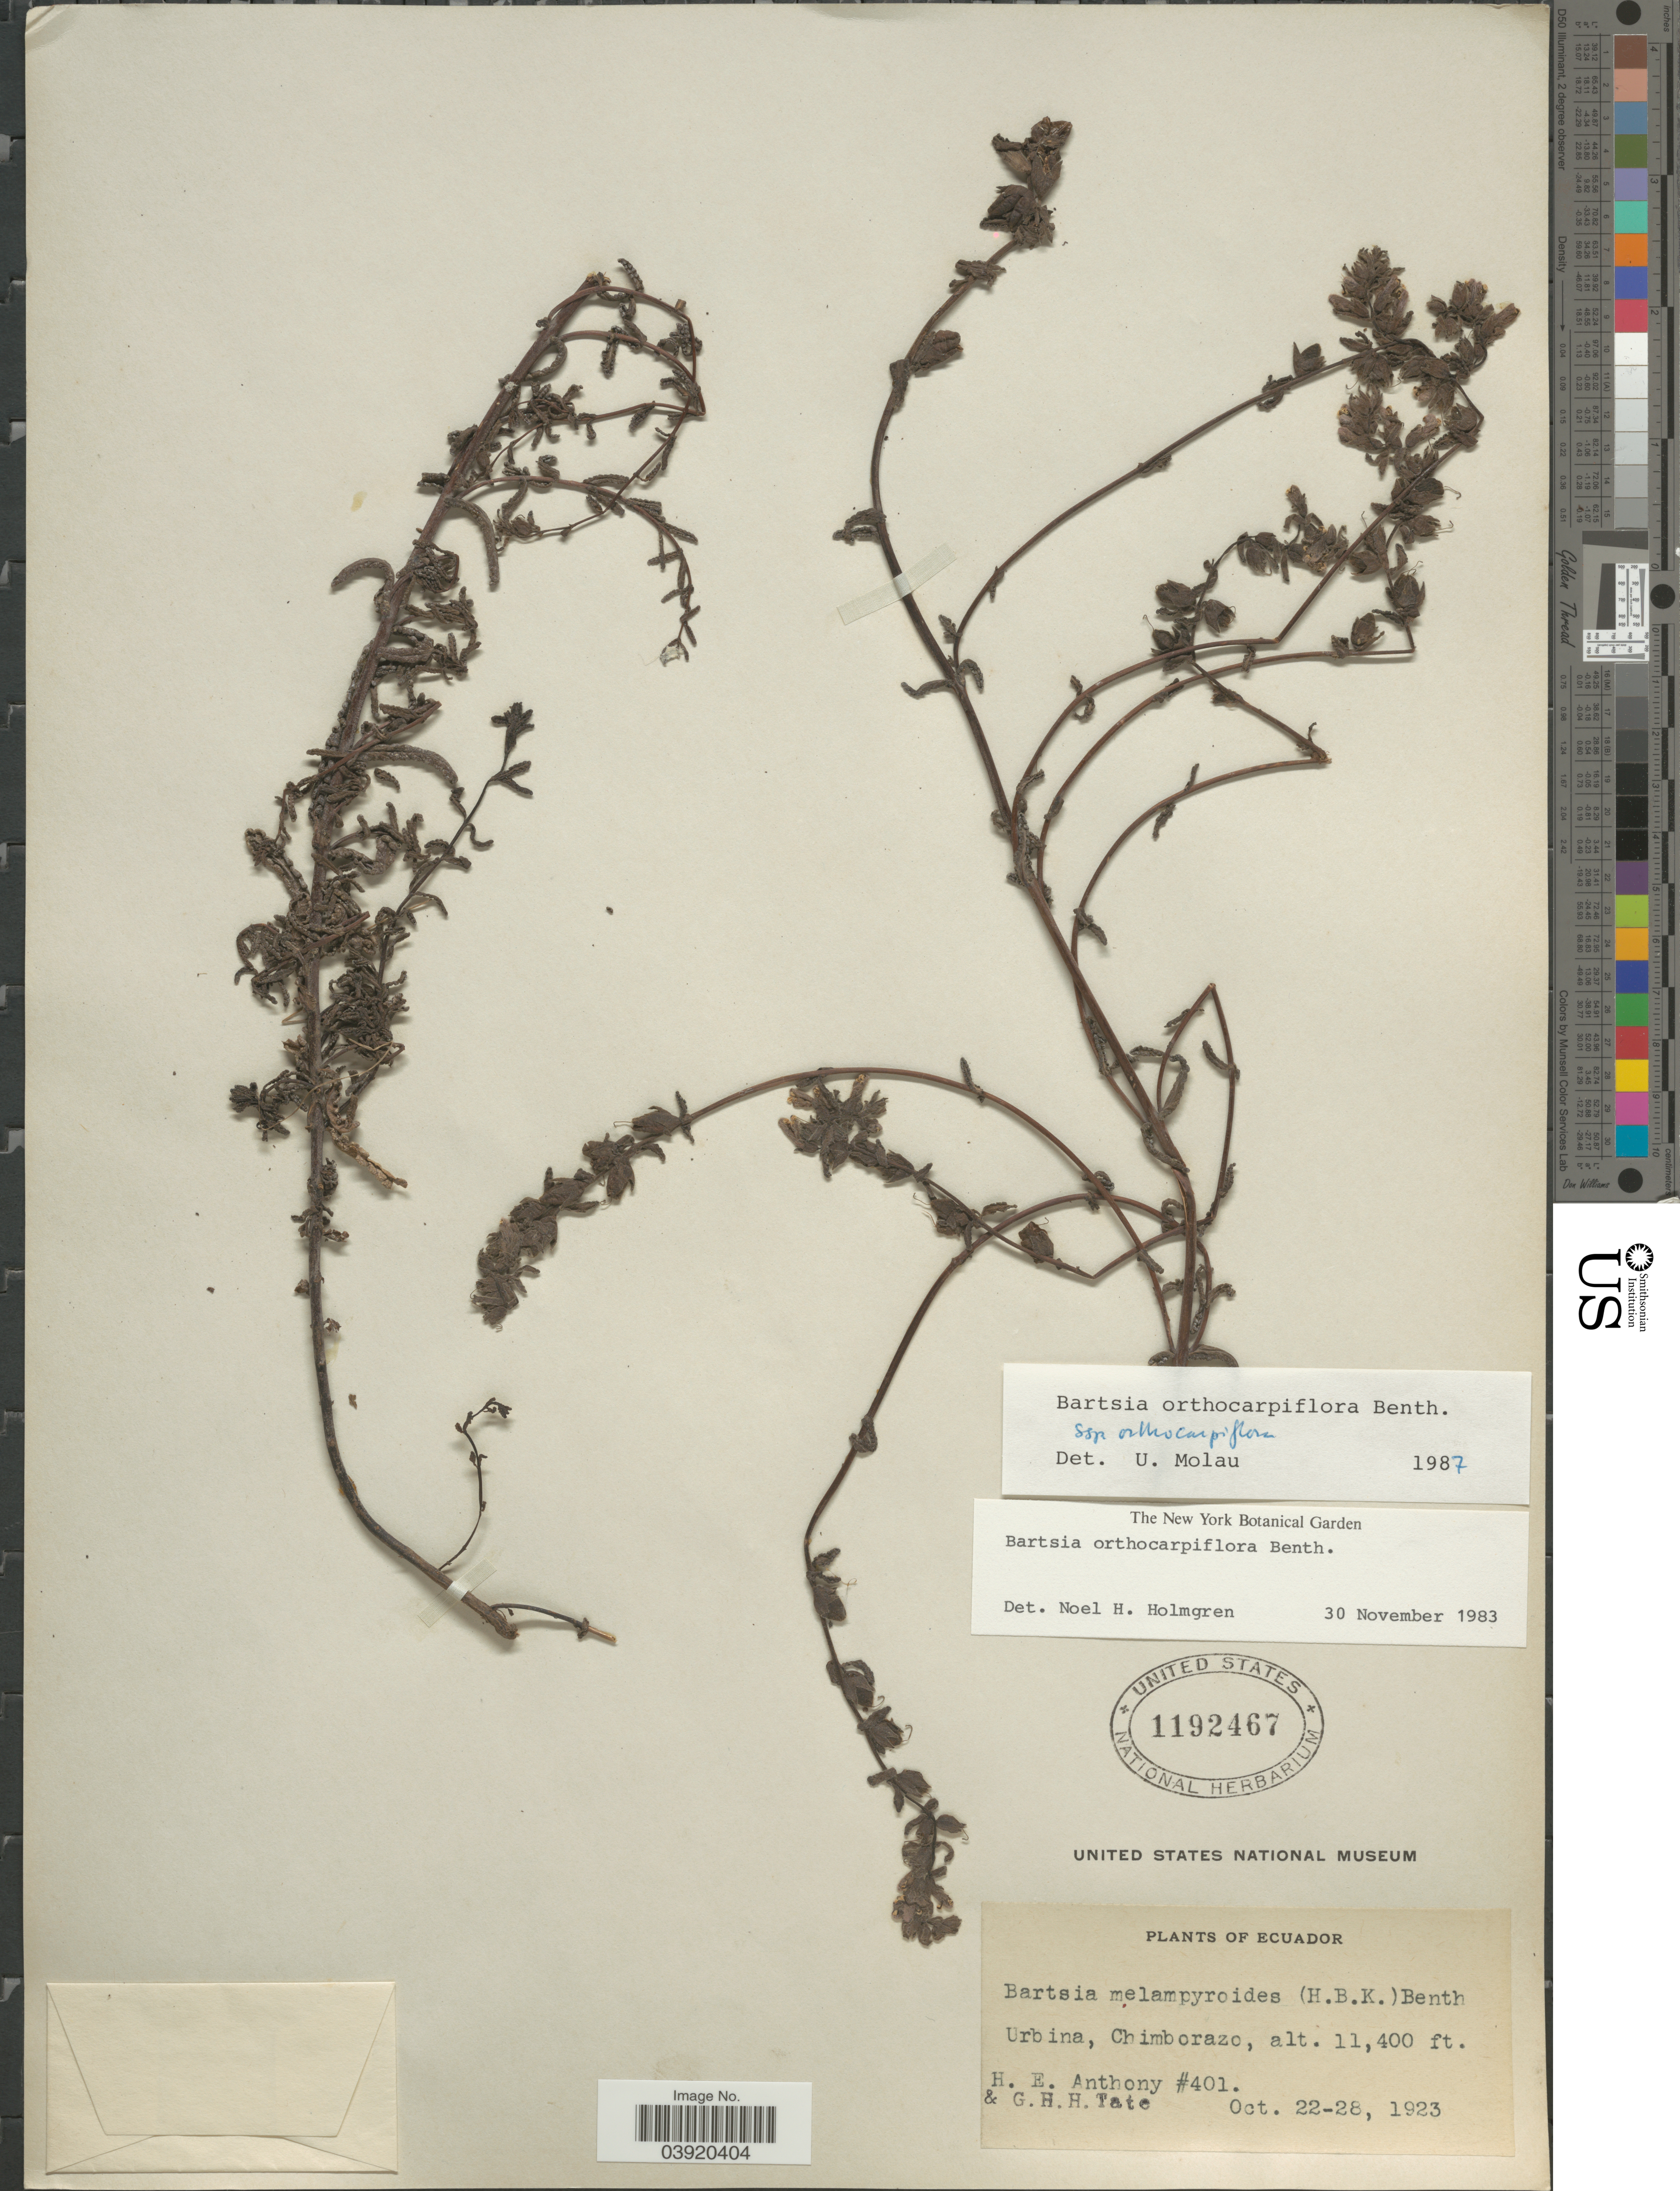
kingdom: Plantae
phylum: Tracheophyta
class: Magnoliopsida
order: Lamiales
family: Orobanchaceae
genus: Bartsia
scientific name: Bartsia orthocarpiflora subsp. orthocarpiflora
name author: Benth.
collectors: H. E. Anthony & G. H. H.Tate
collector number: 401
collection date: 1923-10-22/1923-10-28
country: Ecuador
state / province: Chimborazo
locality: Urbina.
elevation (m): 3475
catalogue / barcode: US 1192467